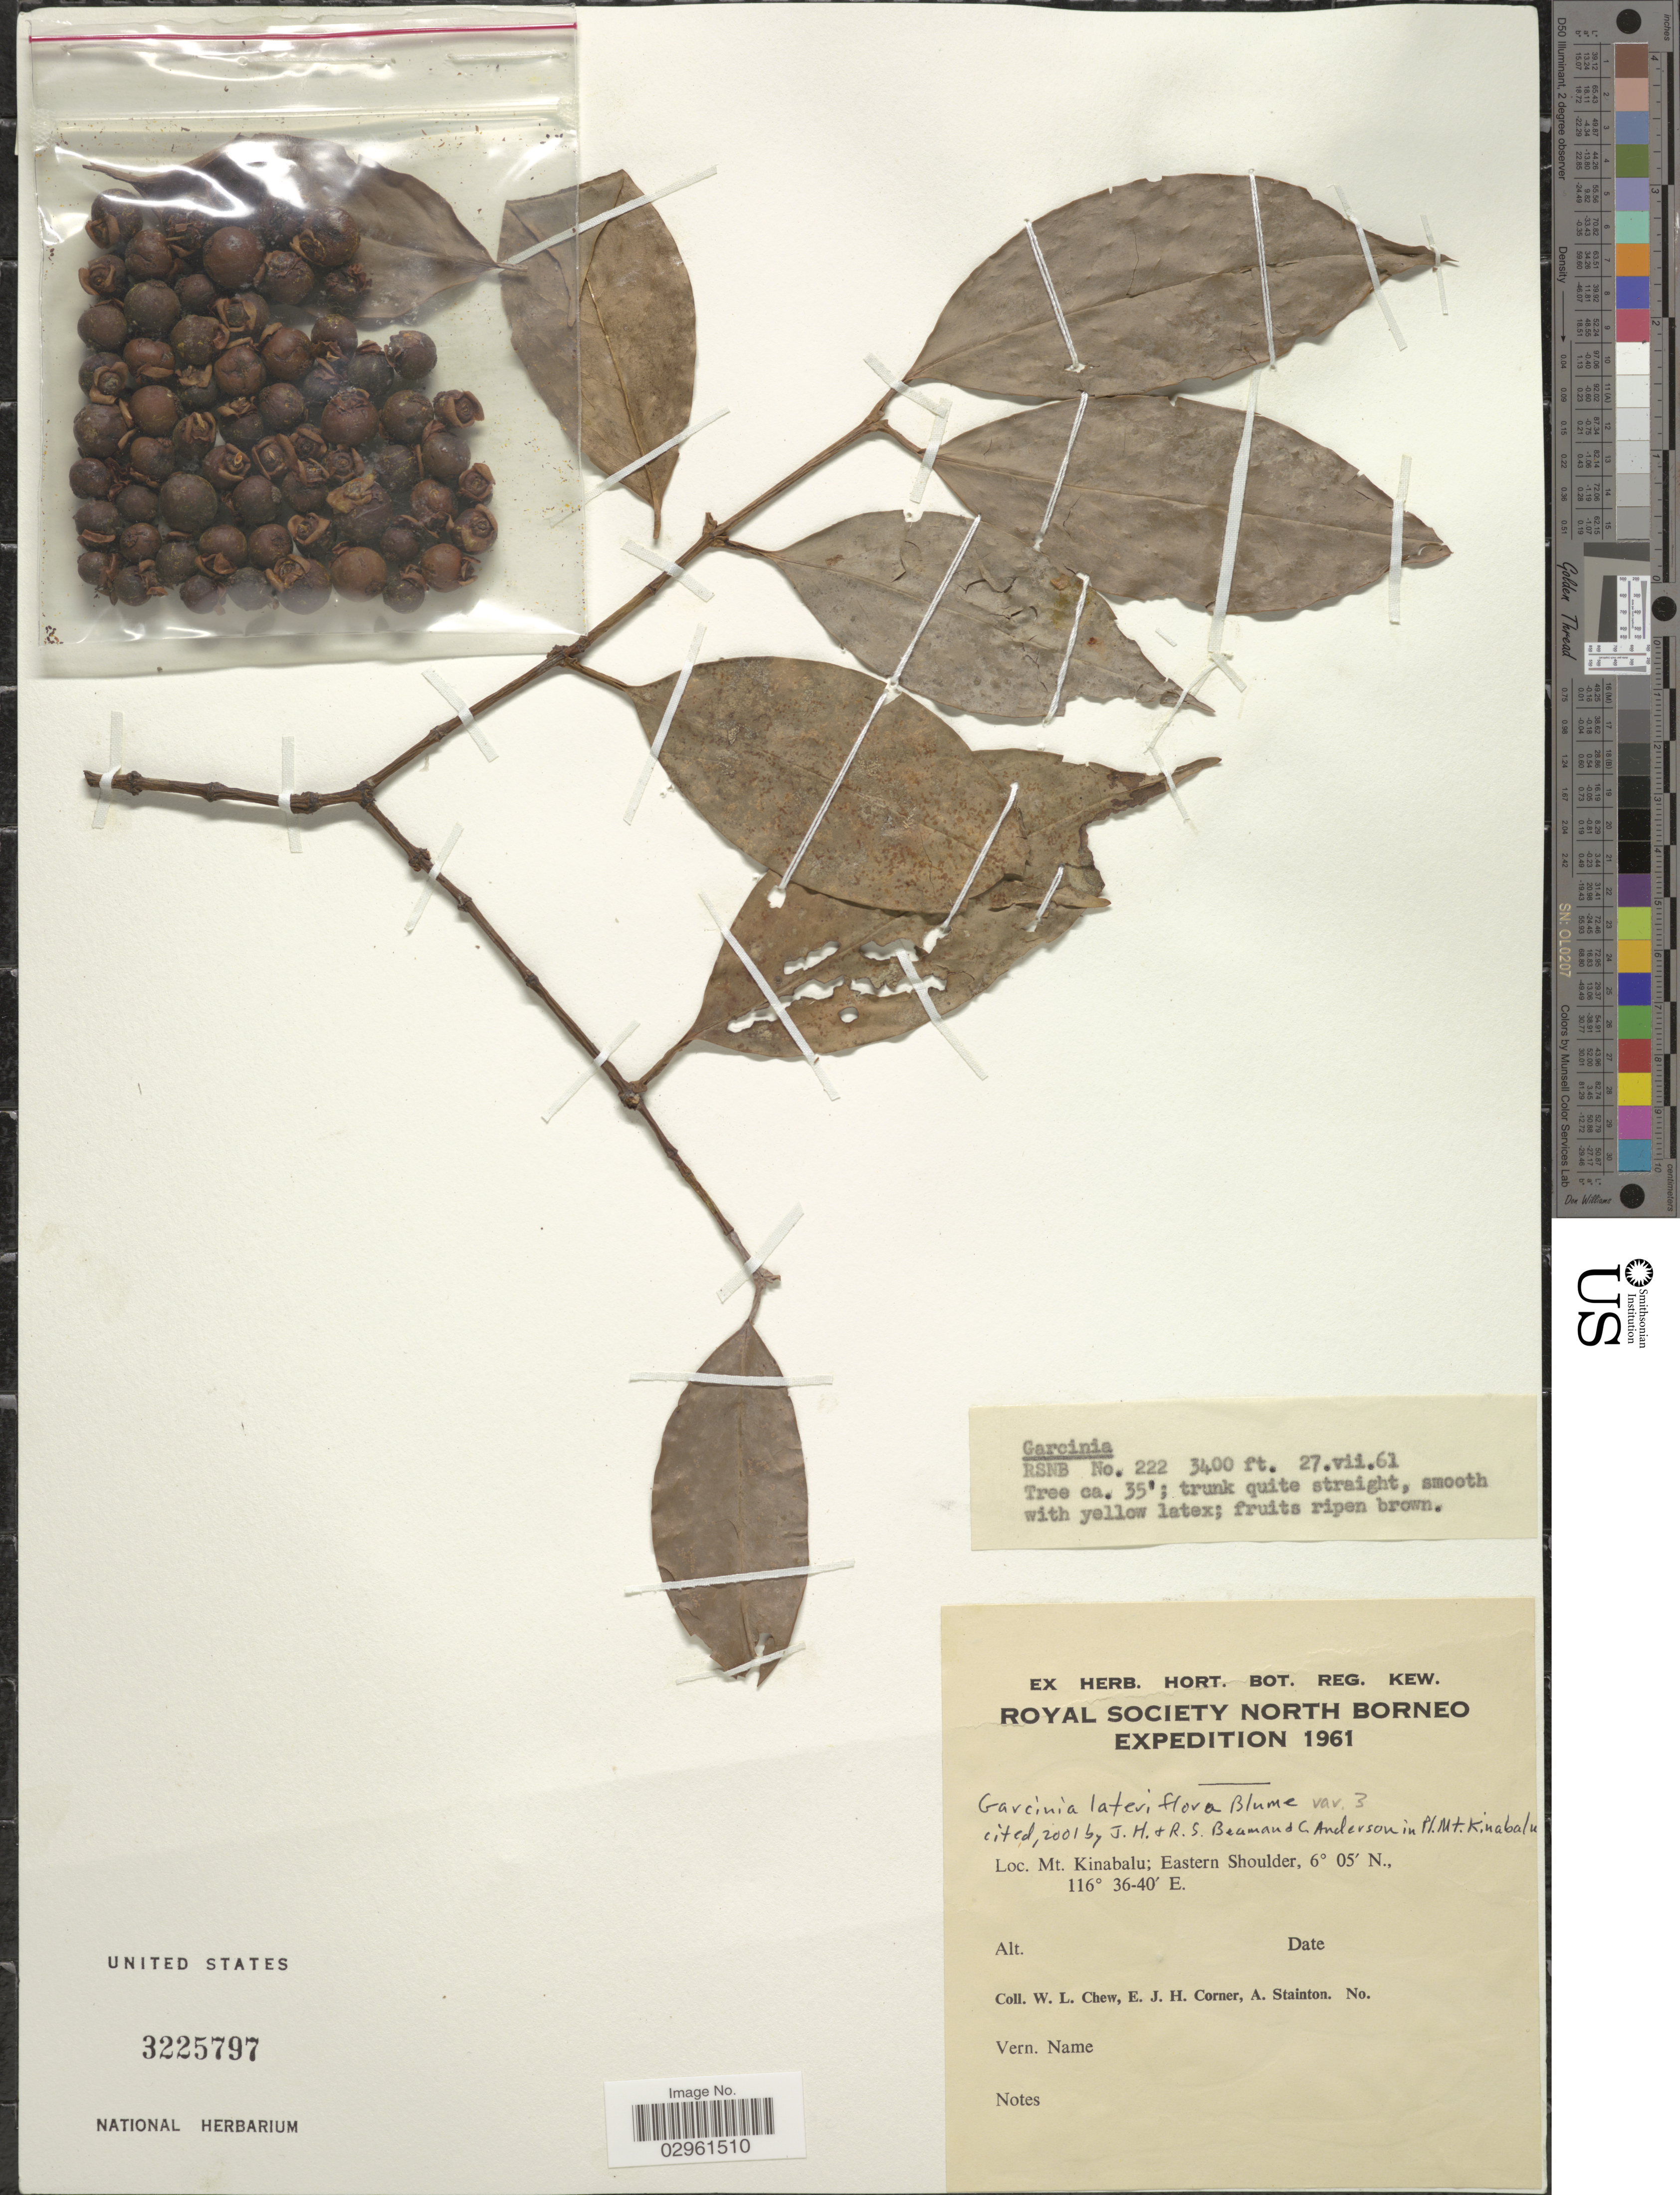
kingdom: Plantae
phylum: Tracheophyta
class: Magnoliopsida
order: Malpighiales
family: Clusiaceae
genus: Garcinia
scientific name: Garcinia lateriflora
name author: Blume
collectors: W. Chew, E. Corner & A. Stainton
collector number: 222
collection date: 1961-07-27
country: Malaysia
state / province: Sabah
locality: Mt. Kinabalu; Eastern Shoulder.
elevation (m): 1036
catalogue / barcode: US 3225797